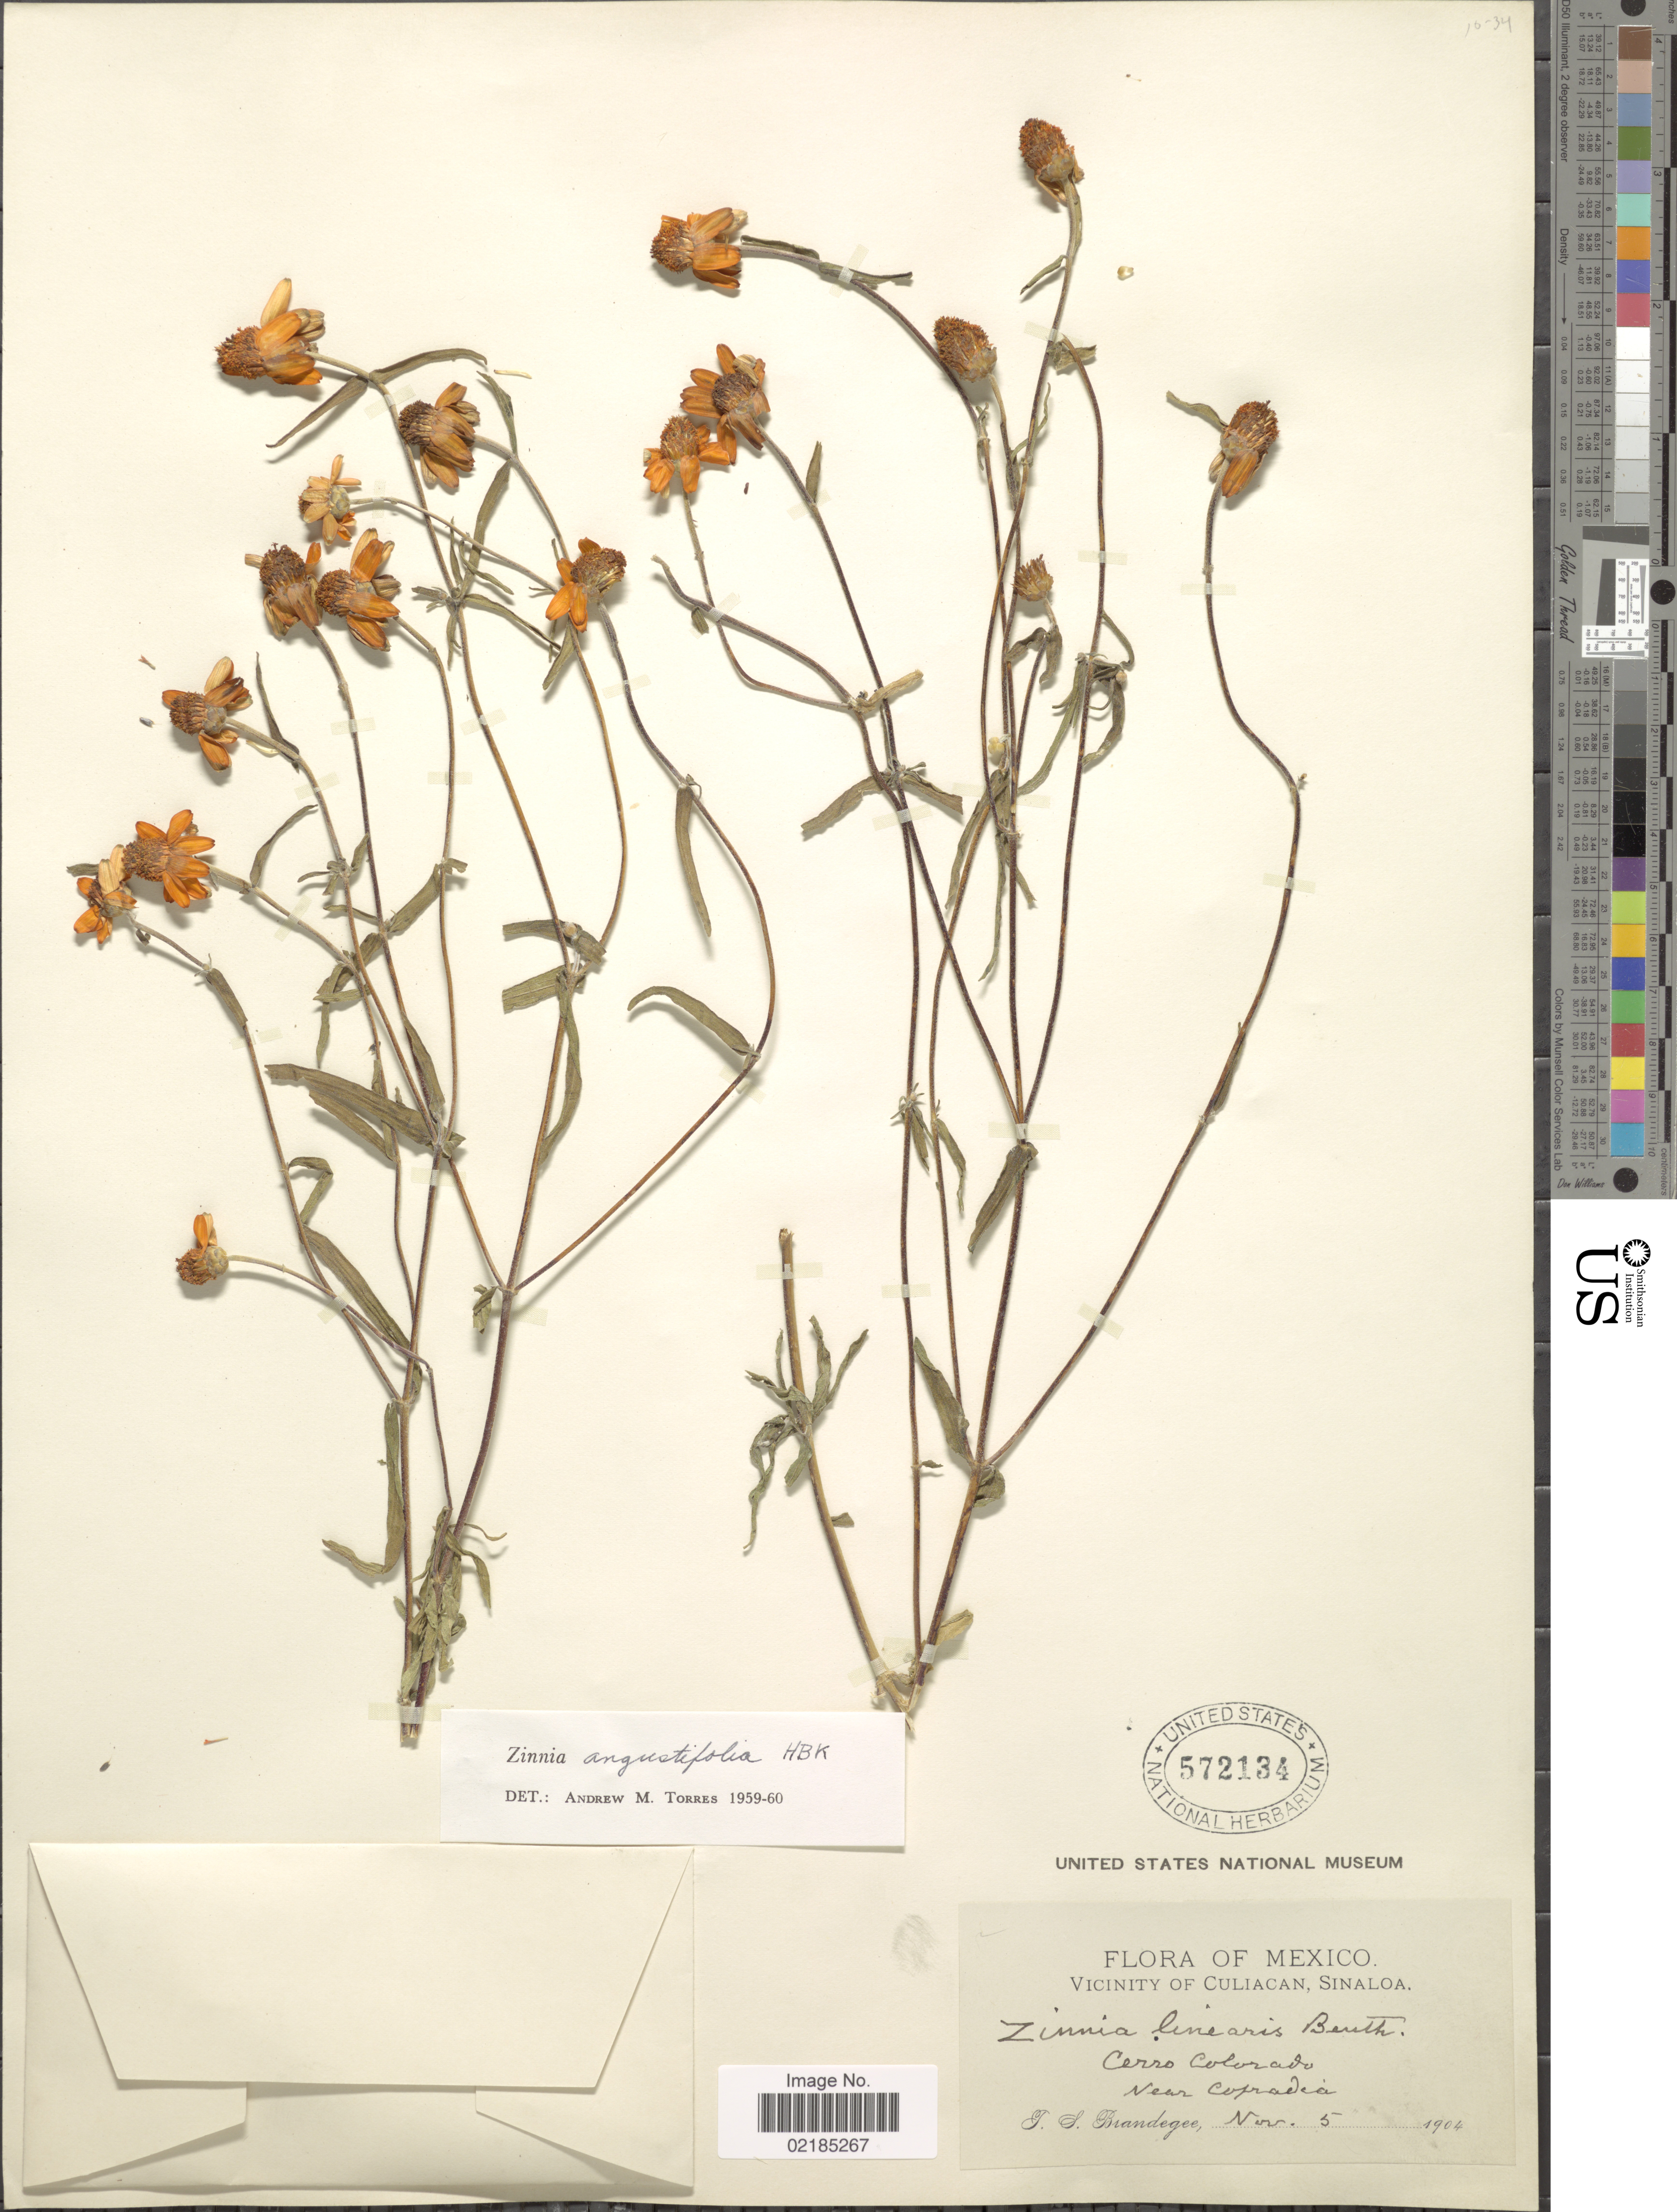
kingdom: Plantae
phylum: Tracheophyta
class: Magnoliopsida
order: Asterales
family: Asteraceae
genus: Zinnia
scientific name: Zinnia angustifolia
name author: Kunth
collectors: T. S. Brandegee (herbarium)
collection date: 1904-11-05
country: Mexico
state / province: Sinaloa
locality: Cerro Colorado Near Copradia. Vicinity of Culiacan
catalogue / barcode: US 572134